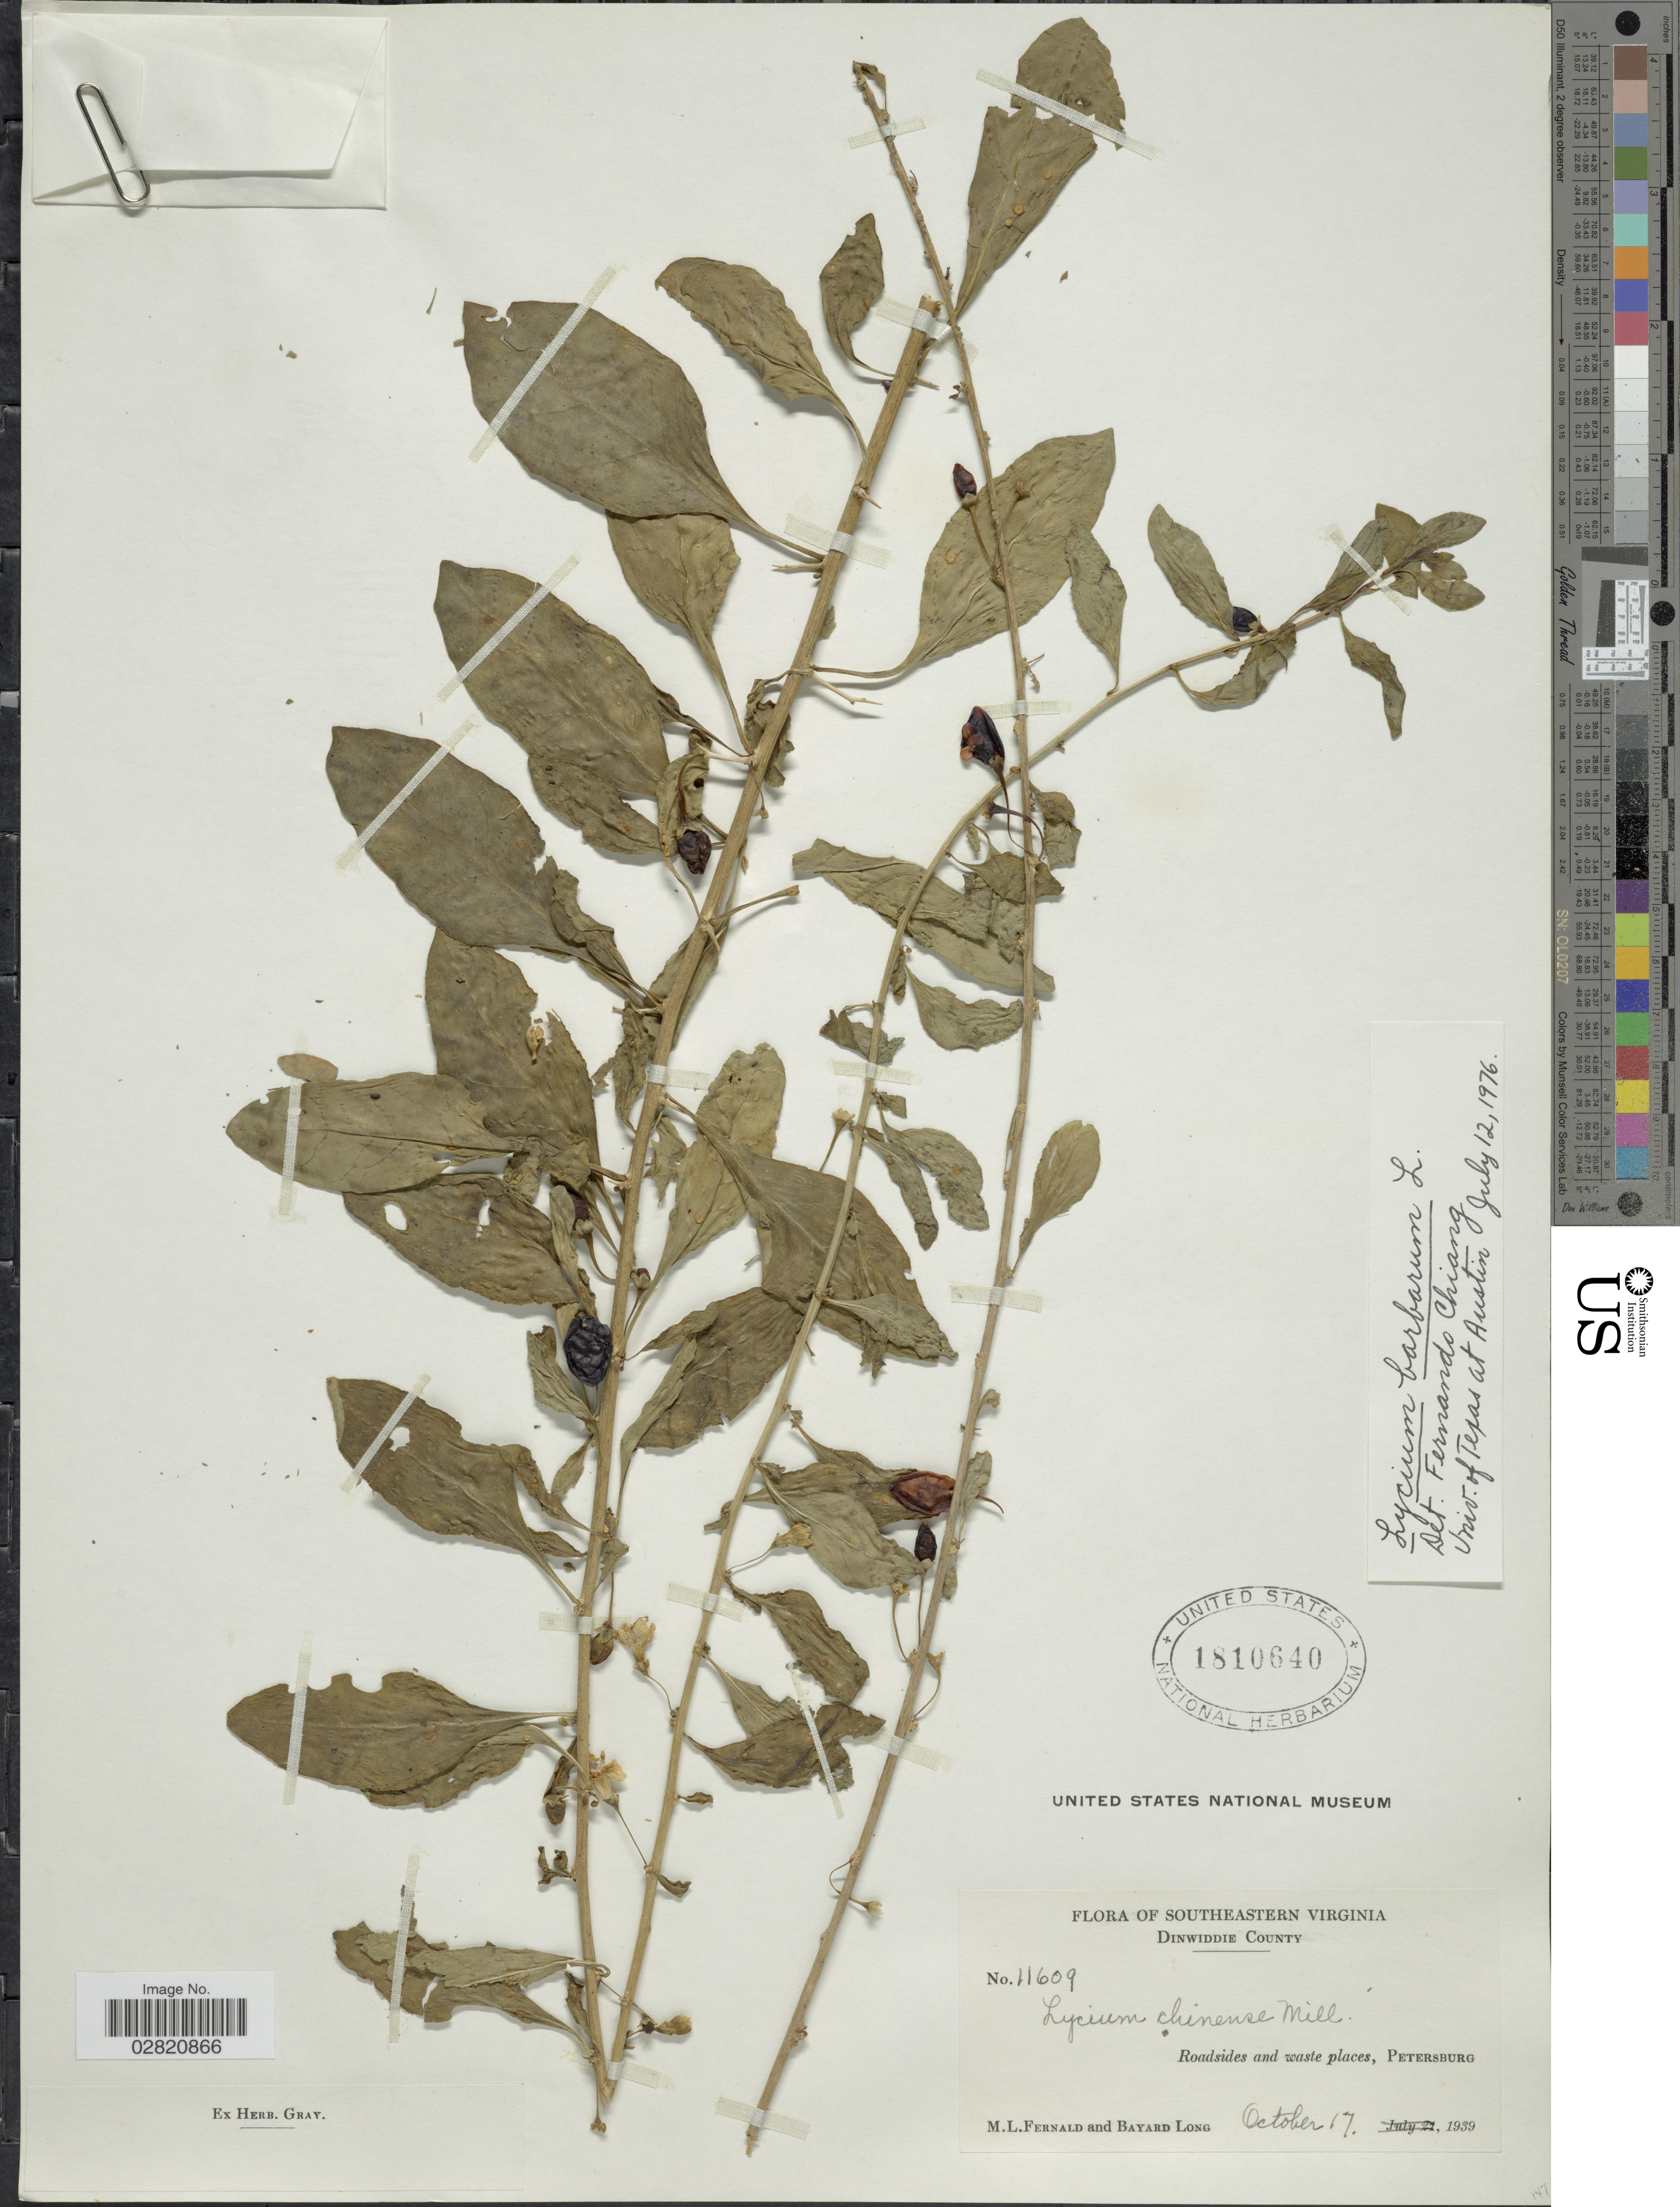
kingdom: Plantae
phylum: Tracheophyta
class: Magnoliopsida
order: Solanales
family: Solanaceae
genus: Lycium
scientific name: Lycium barbarum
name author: L.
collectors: M. L. Fernald & B. Long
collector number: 11609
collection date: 1939-10-17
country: United States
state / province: Virginia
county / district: Dinwiddie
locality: Southeastern Virginia. Dinwiddie County. Roadsides and waste places, Petersburg.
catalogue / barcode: US 1810640